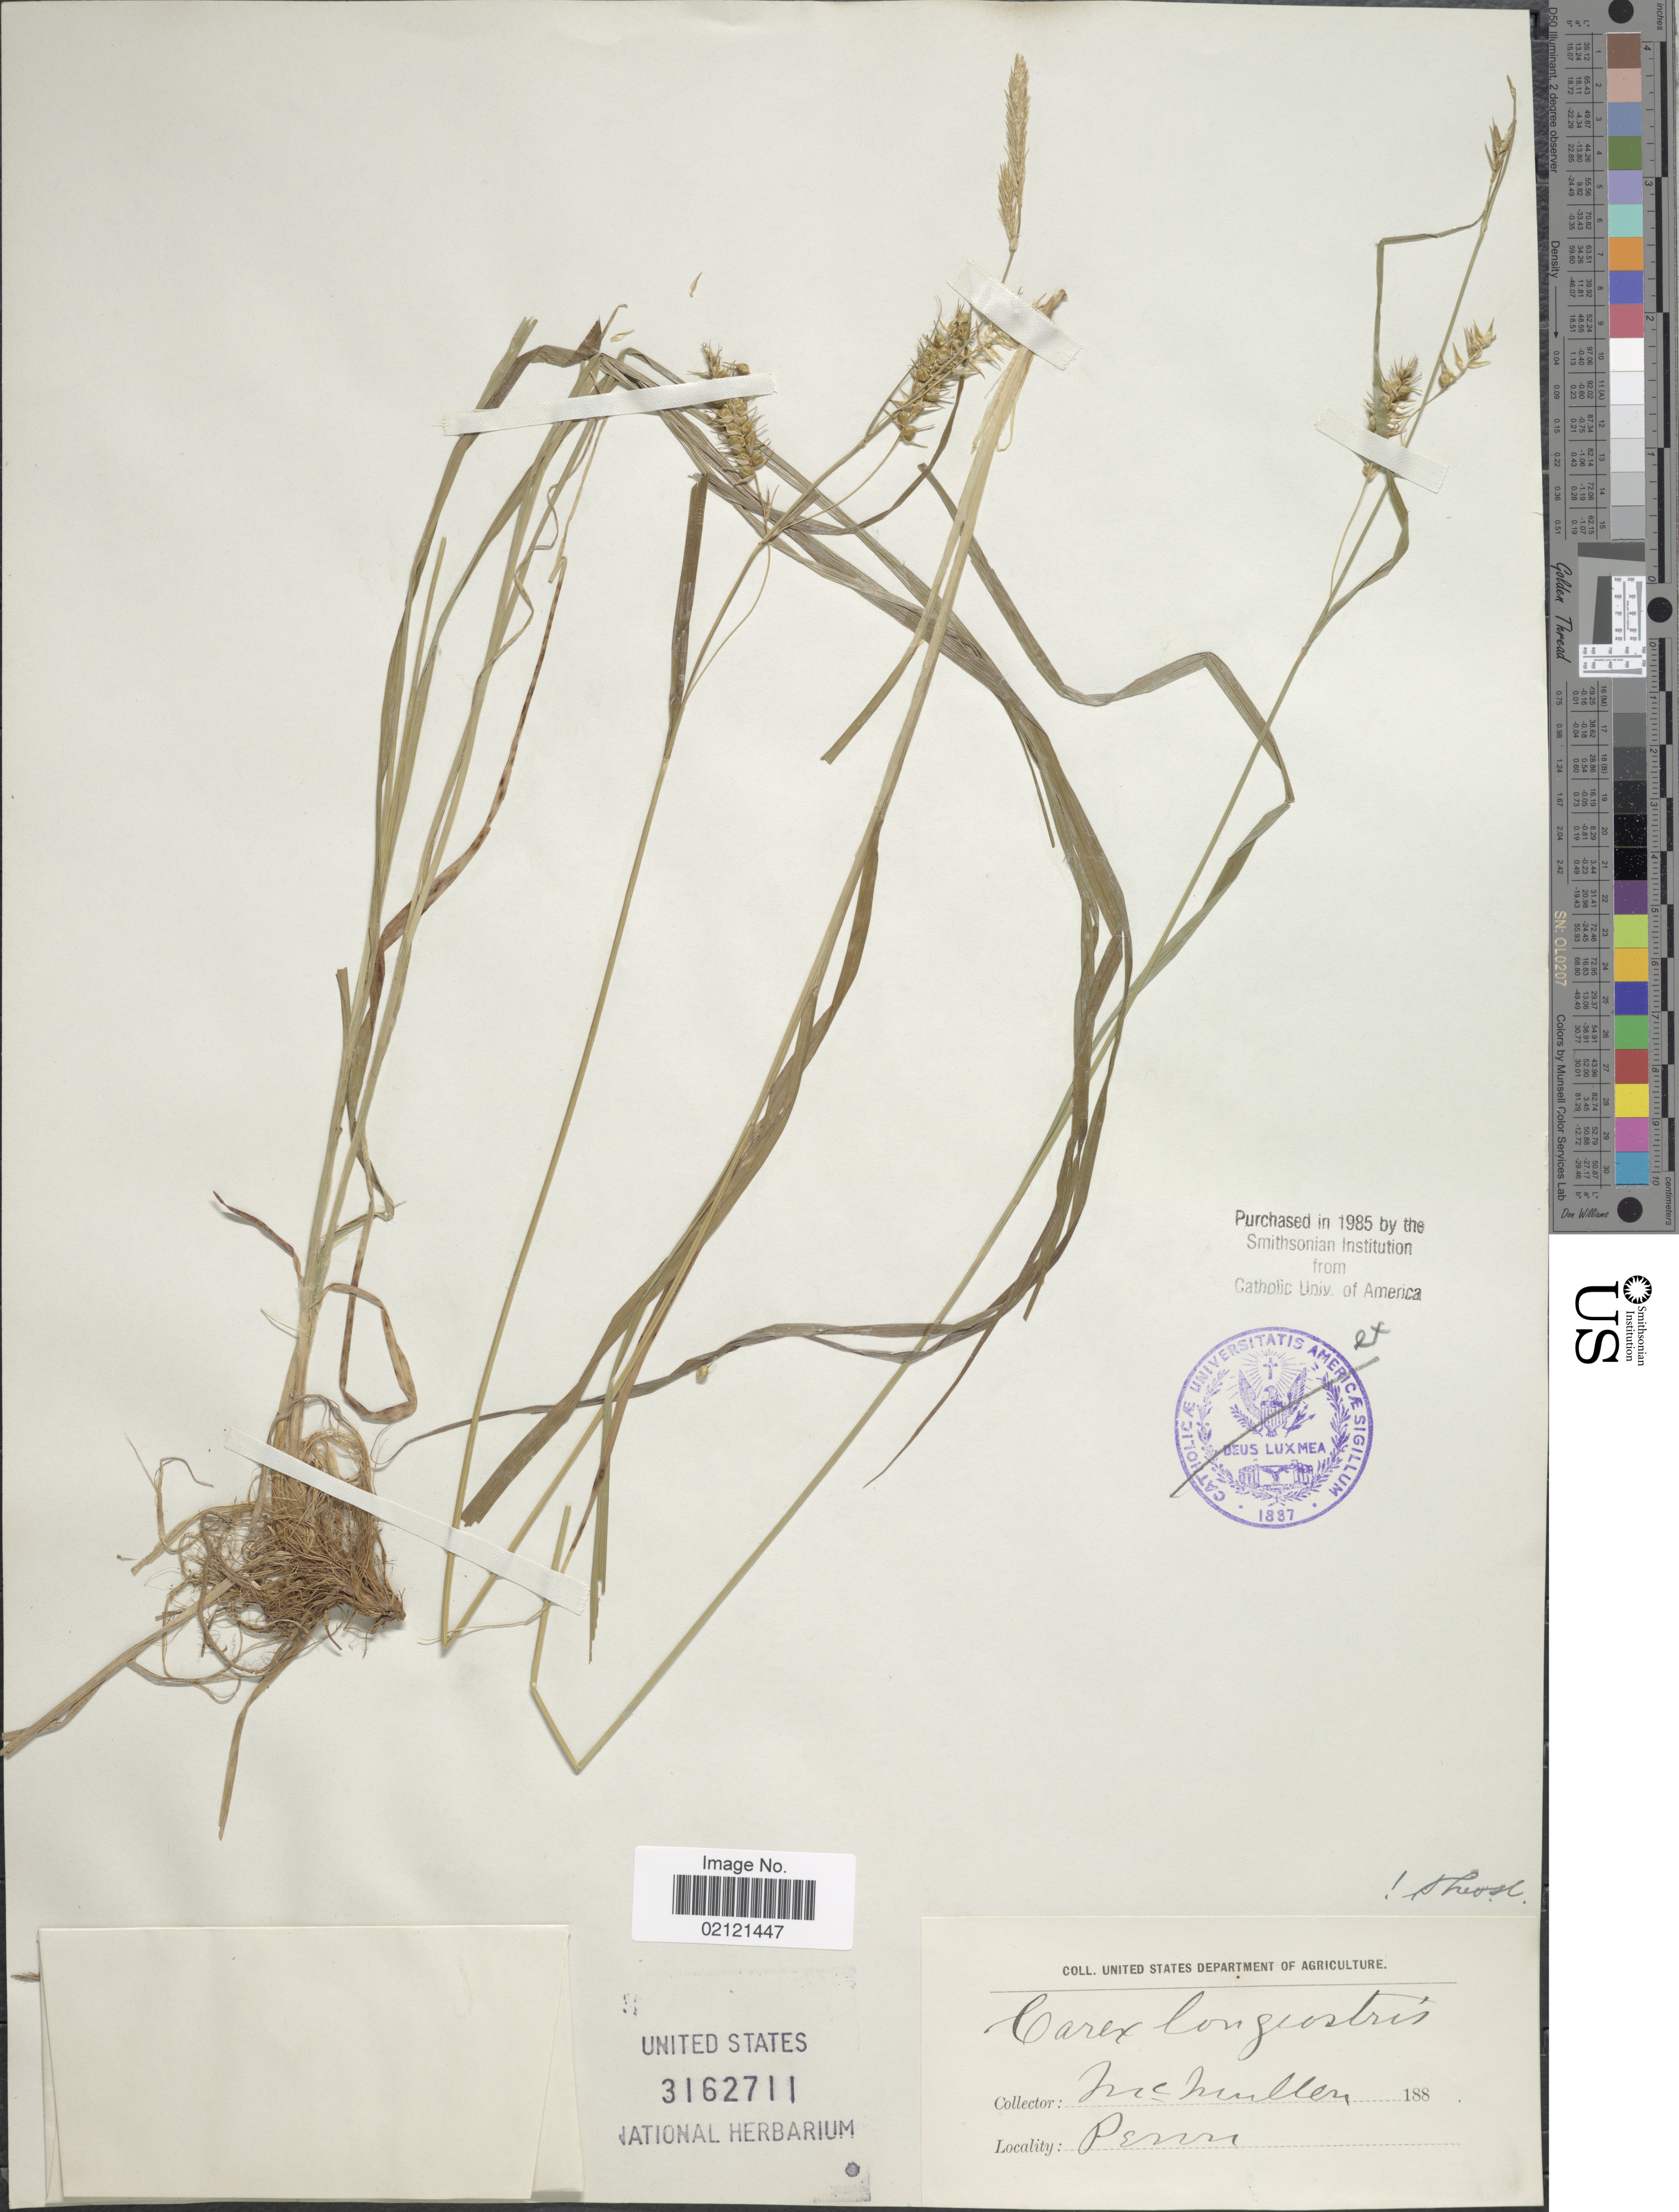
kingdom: Plantae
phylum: Tracheophyta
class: Liliopsida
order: Poales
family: Cyperaceae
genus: Carex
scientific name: Carex sprengelii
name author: Dewey ex Spreng.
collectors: -. Mcmuller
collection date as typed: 188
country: United States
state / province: Pennsylvania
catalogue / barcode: US 3162711